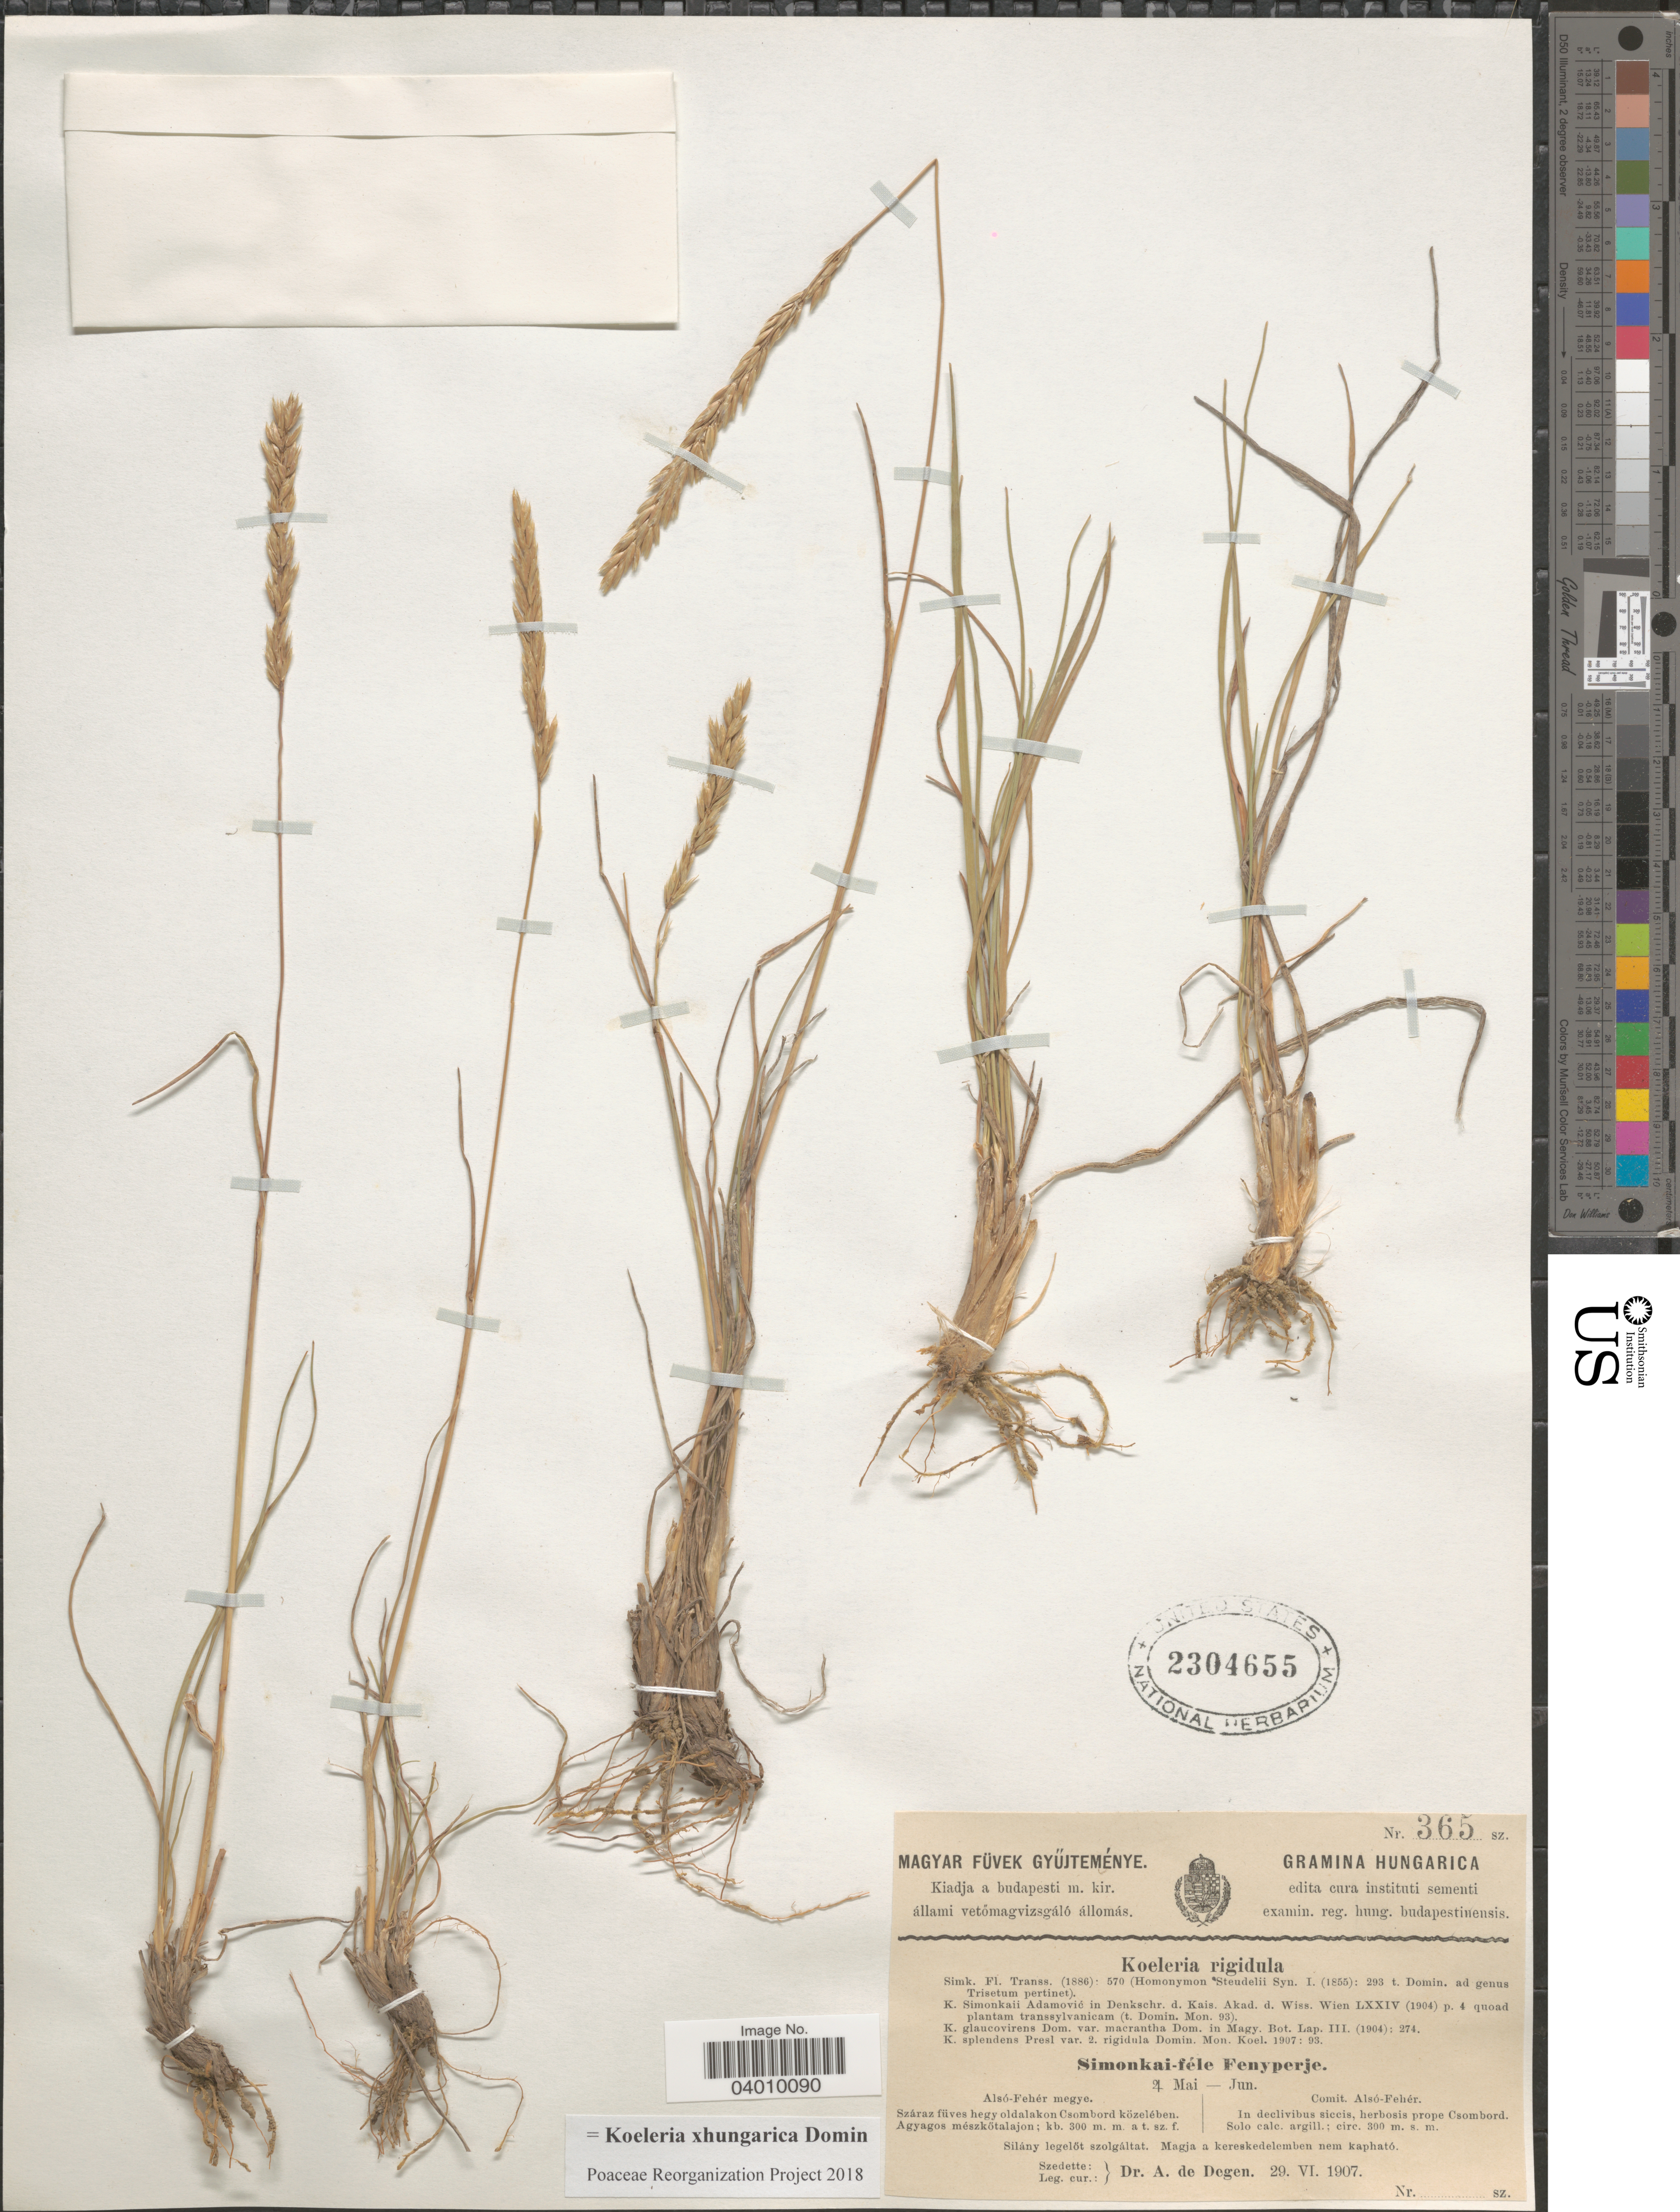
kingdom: Plantae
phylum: Tracheophyta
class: Liliopsida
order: Poales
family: Poaceae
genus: Koeleria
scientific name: Koeleria x hungarica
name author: Domin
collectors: A. Degen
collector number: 365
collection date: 1907-06-29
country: Hungary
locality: Hungarica. Comit. Alsó-Fehér. In declivibus siccis, herbosis prope Csombord.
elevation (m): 300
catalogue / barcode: US 2304655